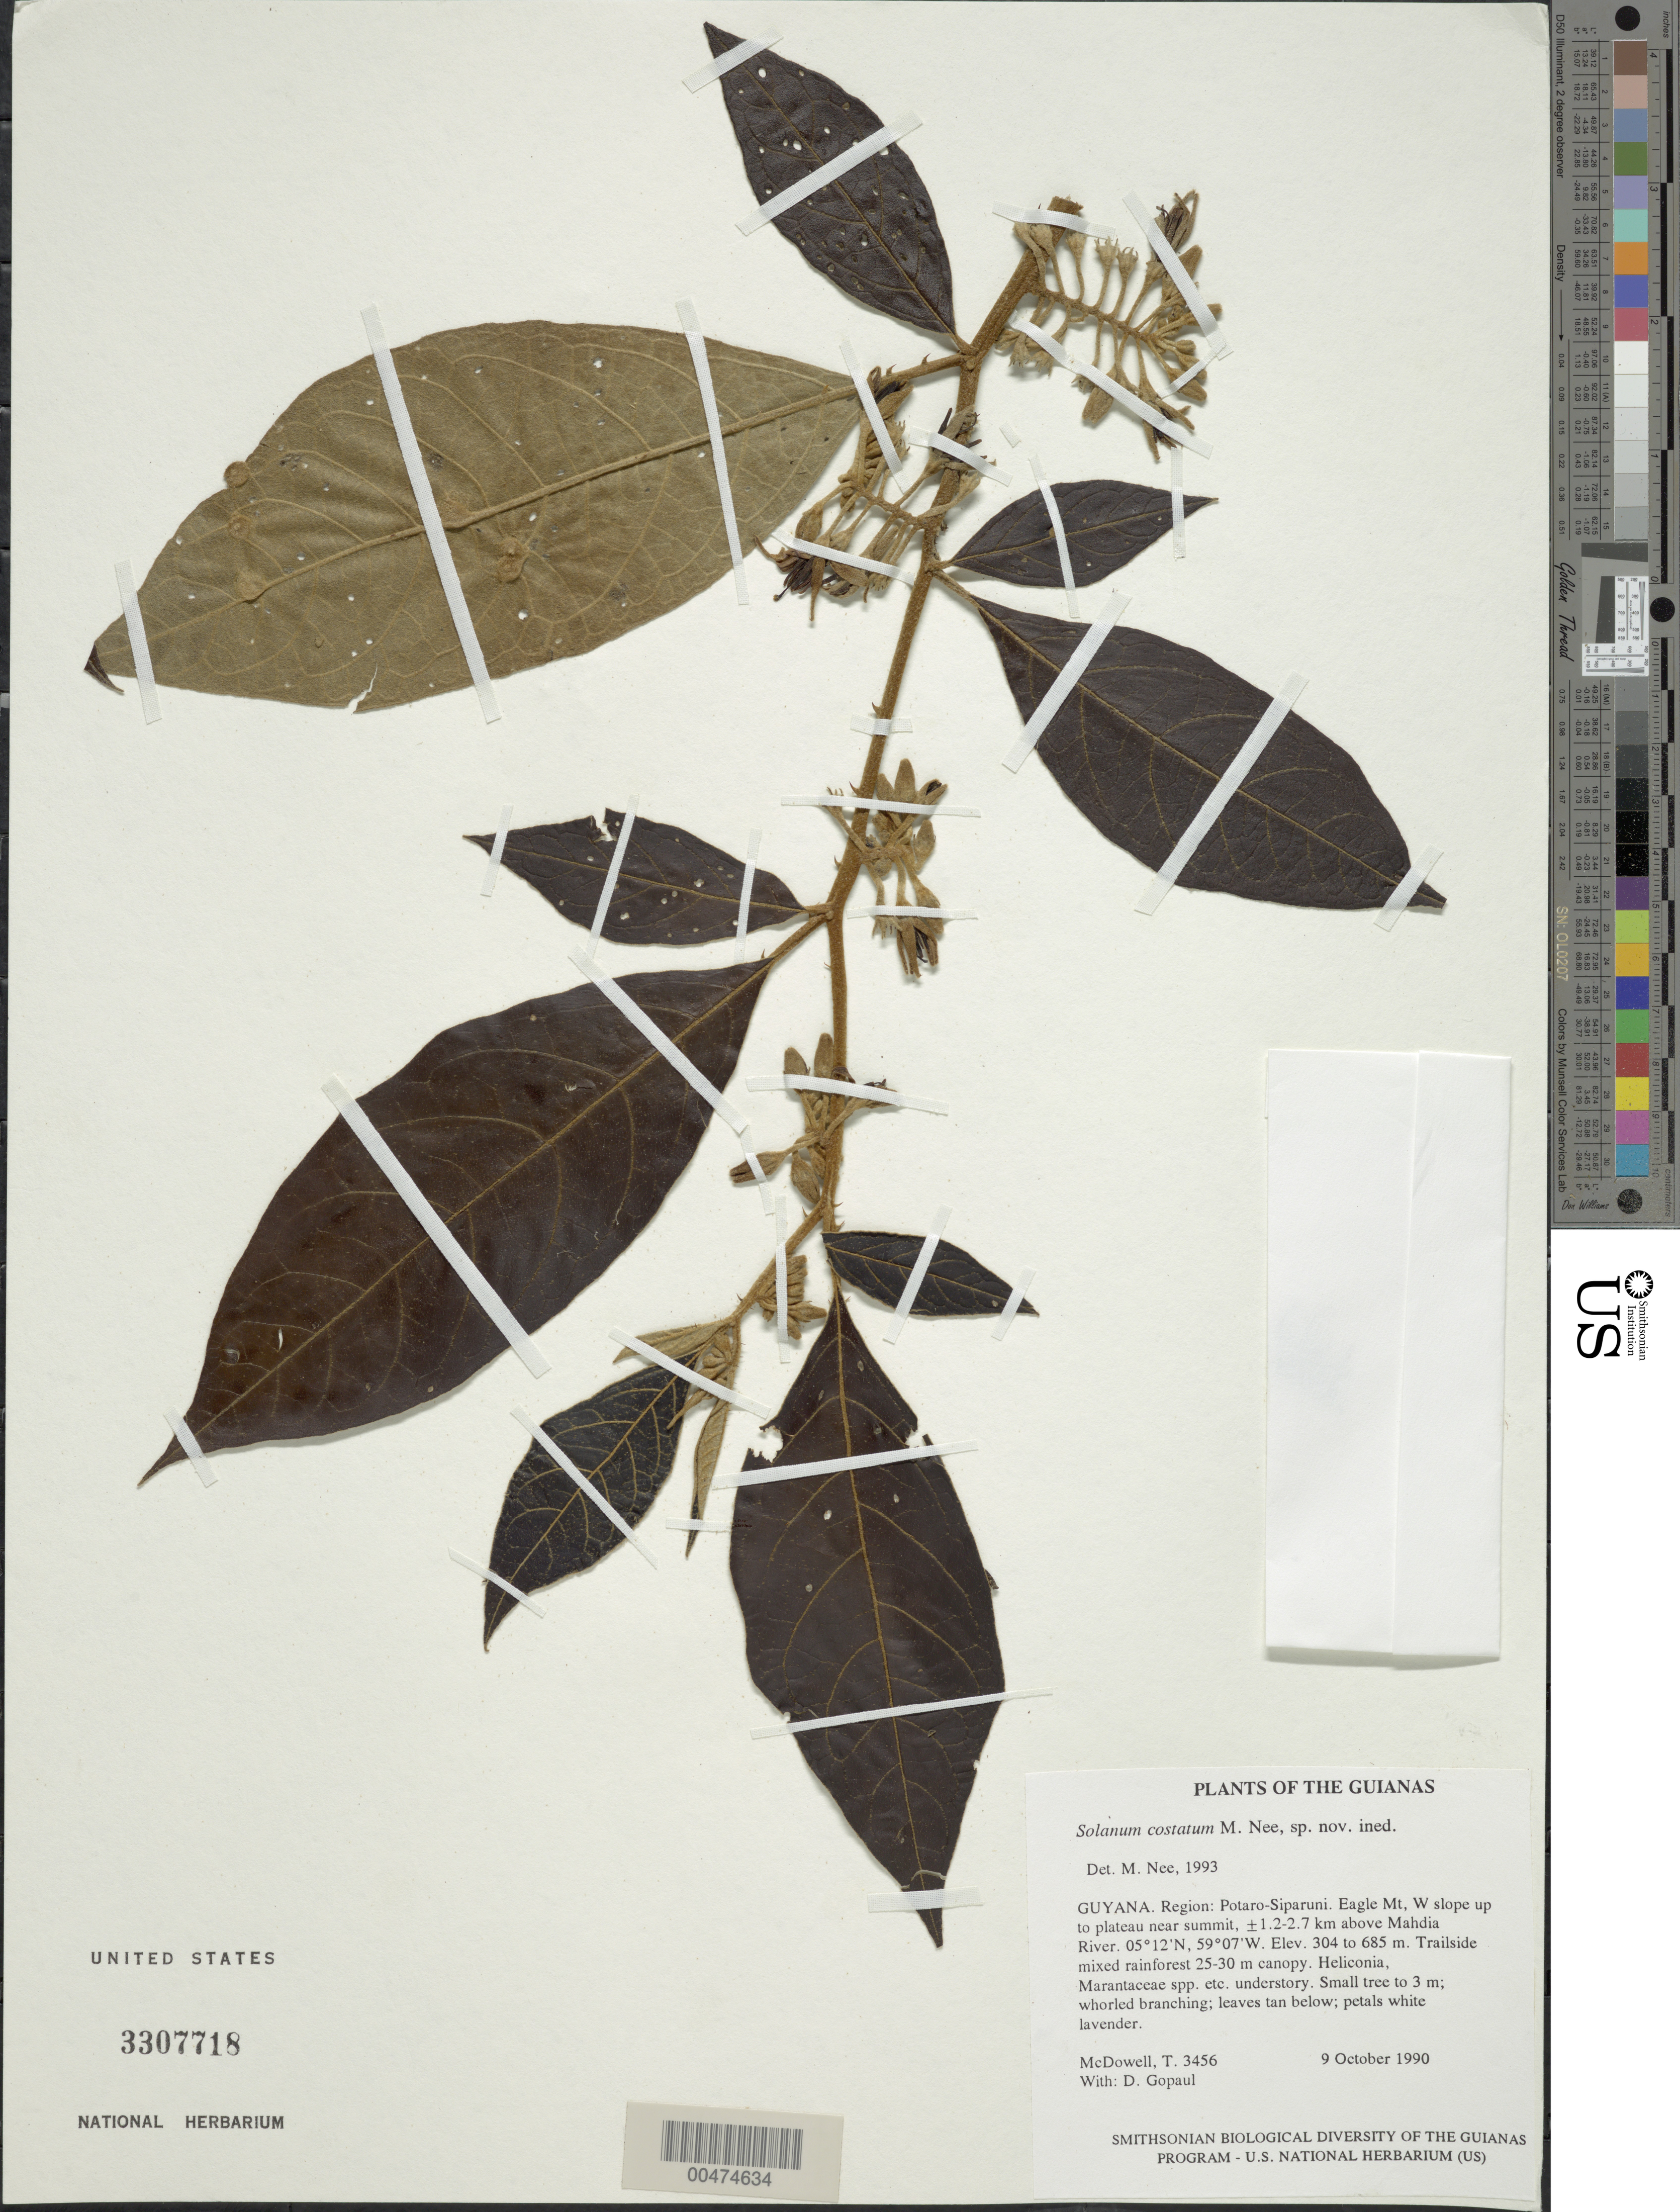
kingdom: Plantae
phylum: Tracheophyta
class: Magnoliopsida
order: Solanales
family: Solanaceae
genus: Solanum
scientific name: Solanum costatum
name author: M. Nee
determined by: Nee, Michael H.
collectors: T. McDowell & D. Gopaul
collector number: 3456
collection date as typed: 10 Oct 1990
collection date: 1990-10-10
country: Guyana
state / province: Potaro-Siparuni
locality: Eagle Mt, W slope up to plateau near summit, ±1.2-2.7 km above Mahdia River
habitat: Trailside, mixed rainforest 25-30 m canopy. Heliconia, Marantaceae spp. etc. understory.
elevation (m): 304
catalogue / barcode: US 3307718